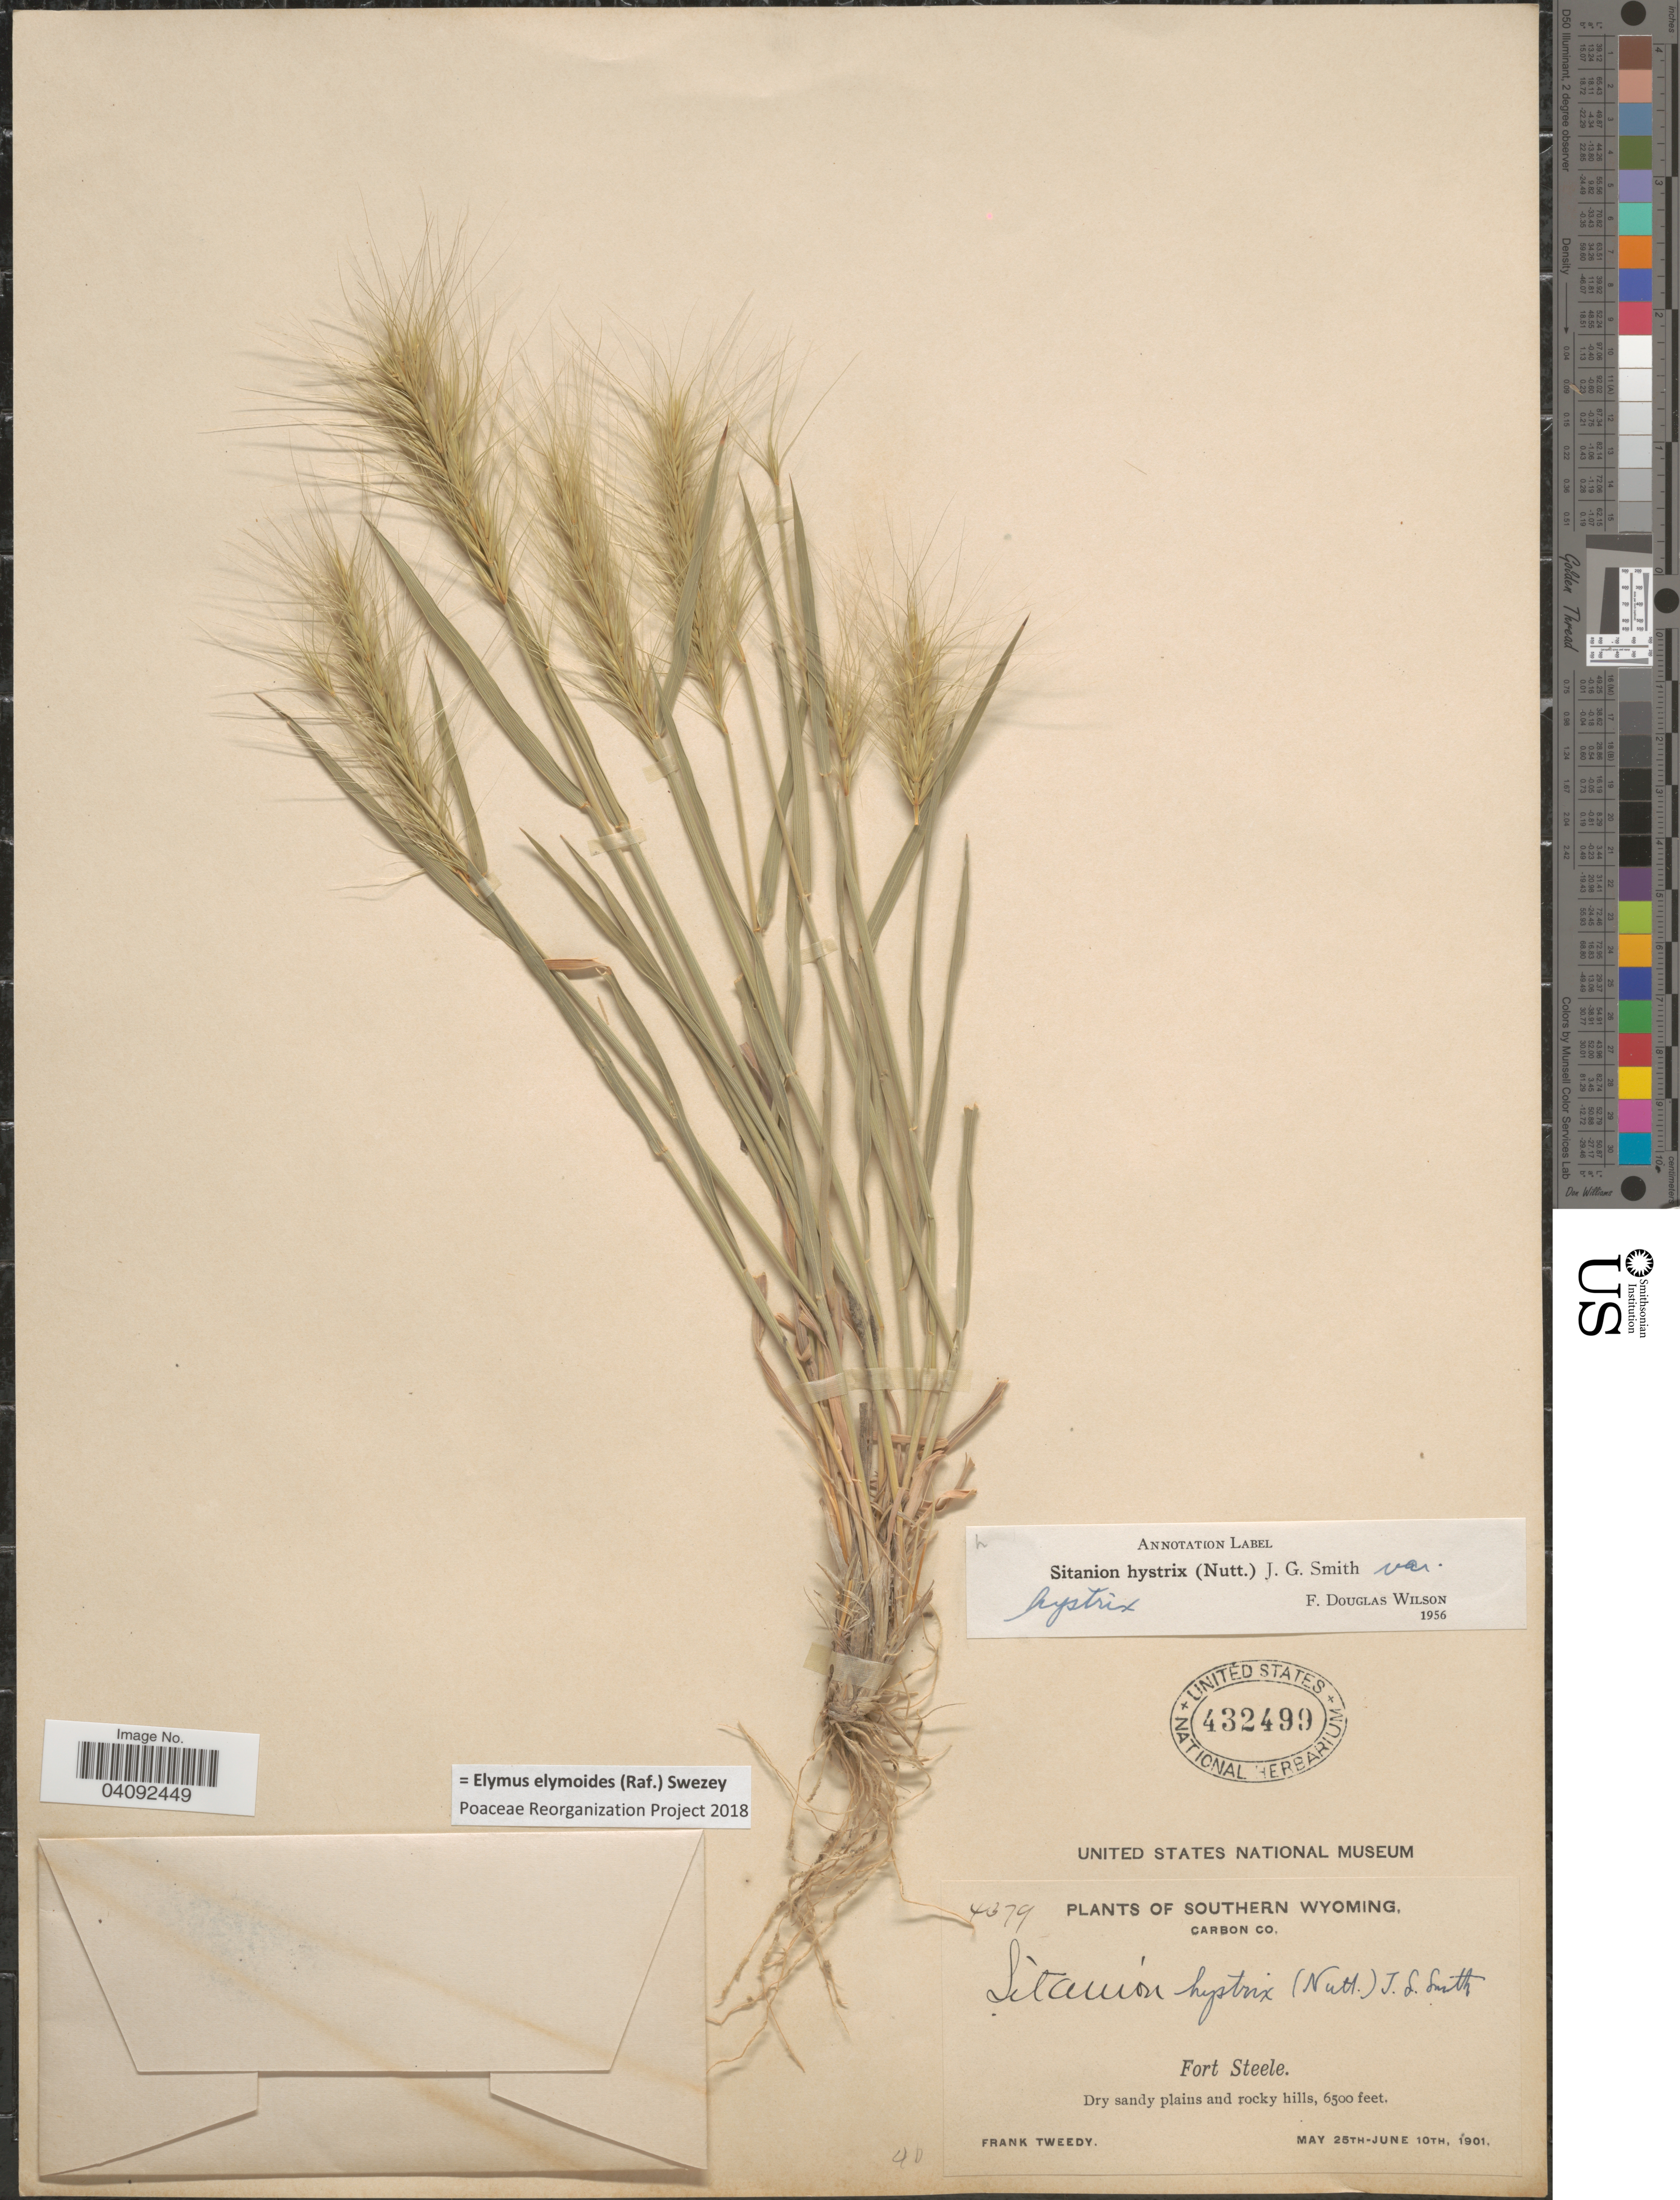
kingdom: Plantae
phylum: Tracheophyta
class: Liliopsida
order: Poales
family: Poaceae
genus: Elymus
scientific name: Elymus elymoides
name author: (Raf.) Swezey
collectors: F. Tweedy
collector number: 4379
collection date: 1901-05-25/1901-06-10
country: United States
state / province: Wyoming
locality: Southern Wyoming. Carbon Co. Fort Steele.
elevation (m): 1981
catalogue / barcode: US 432499